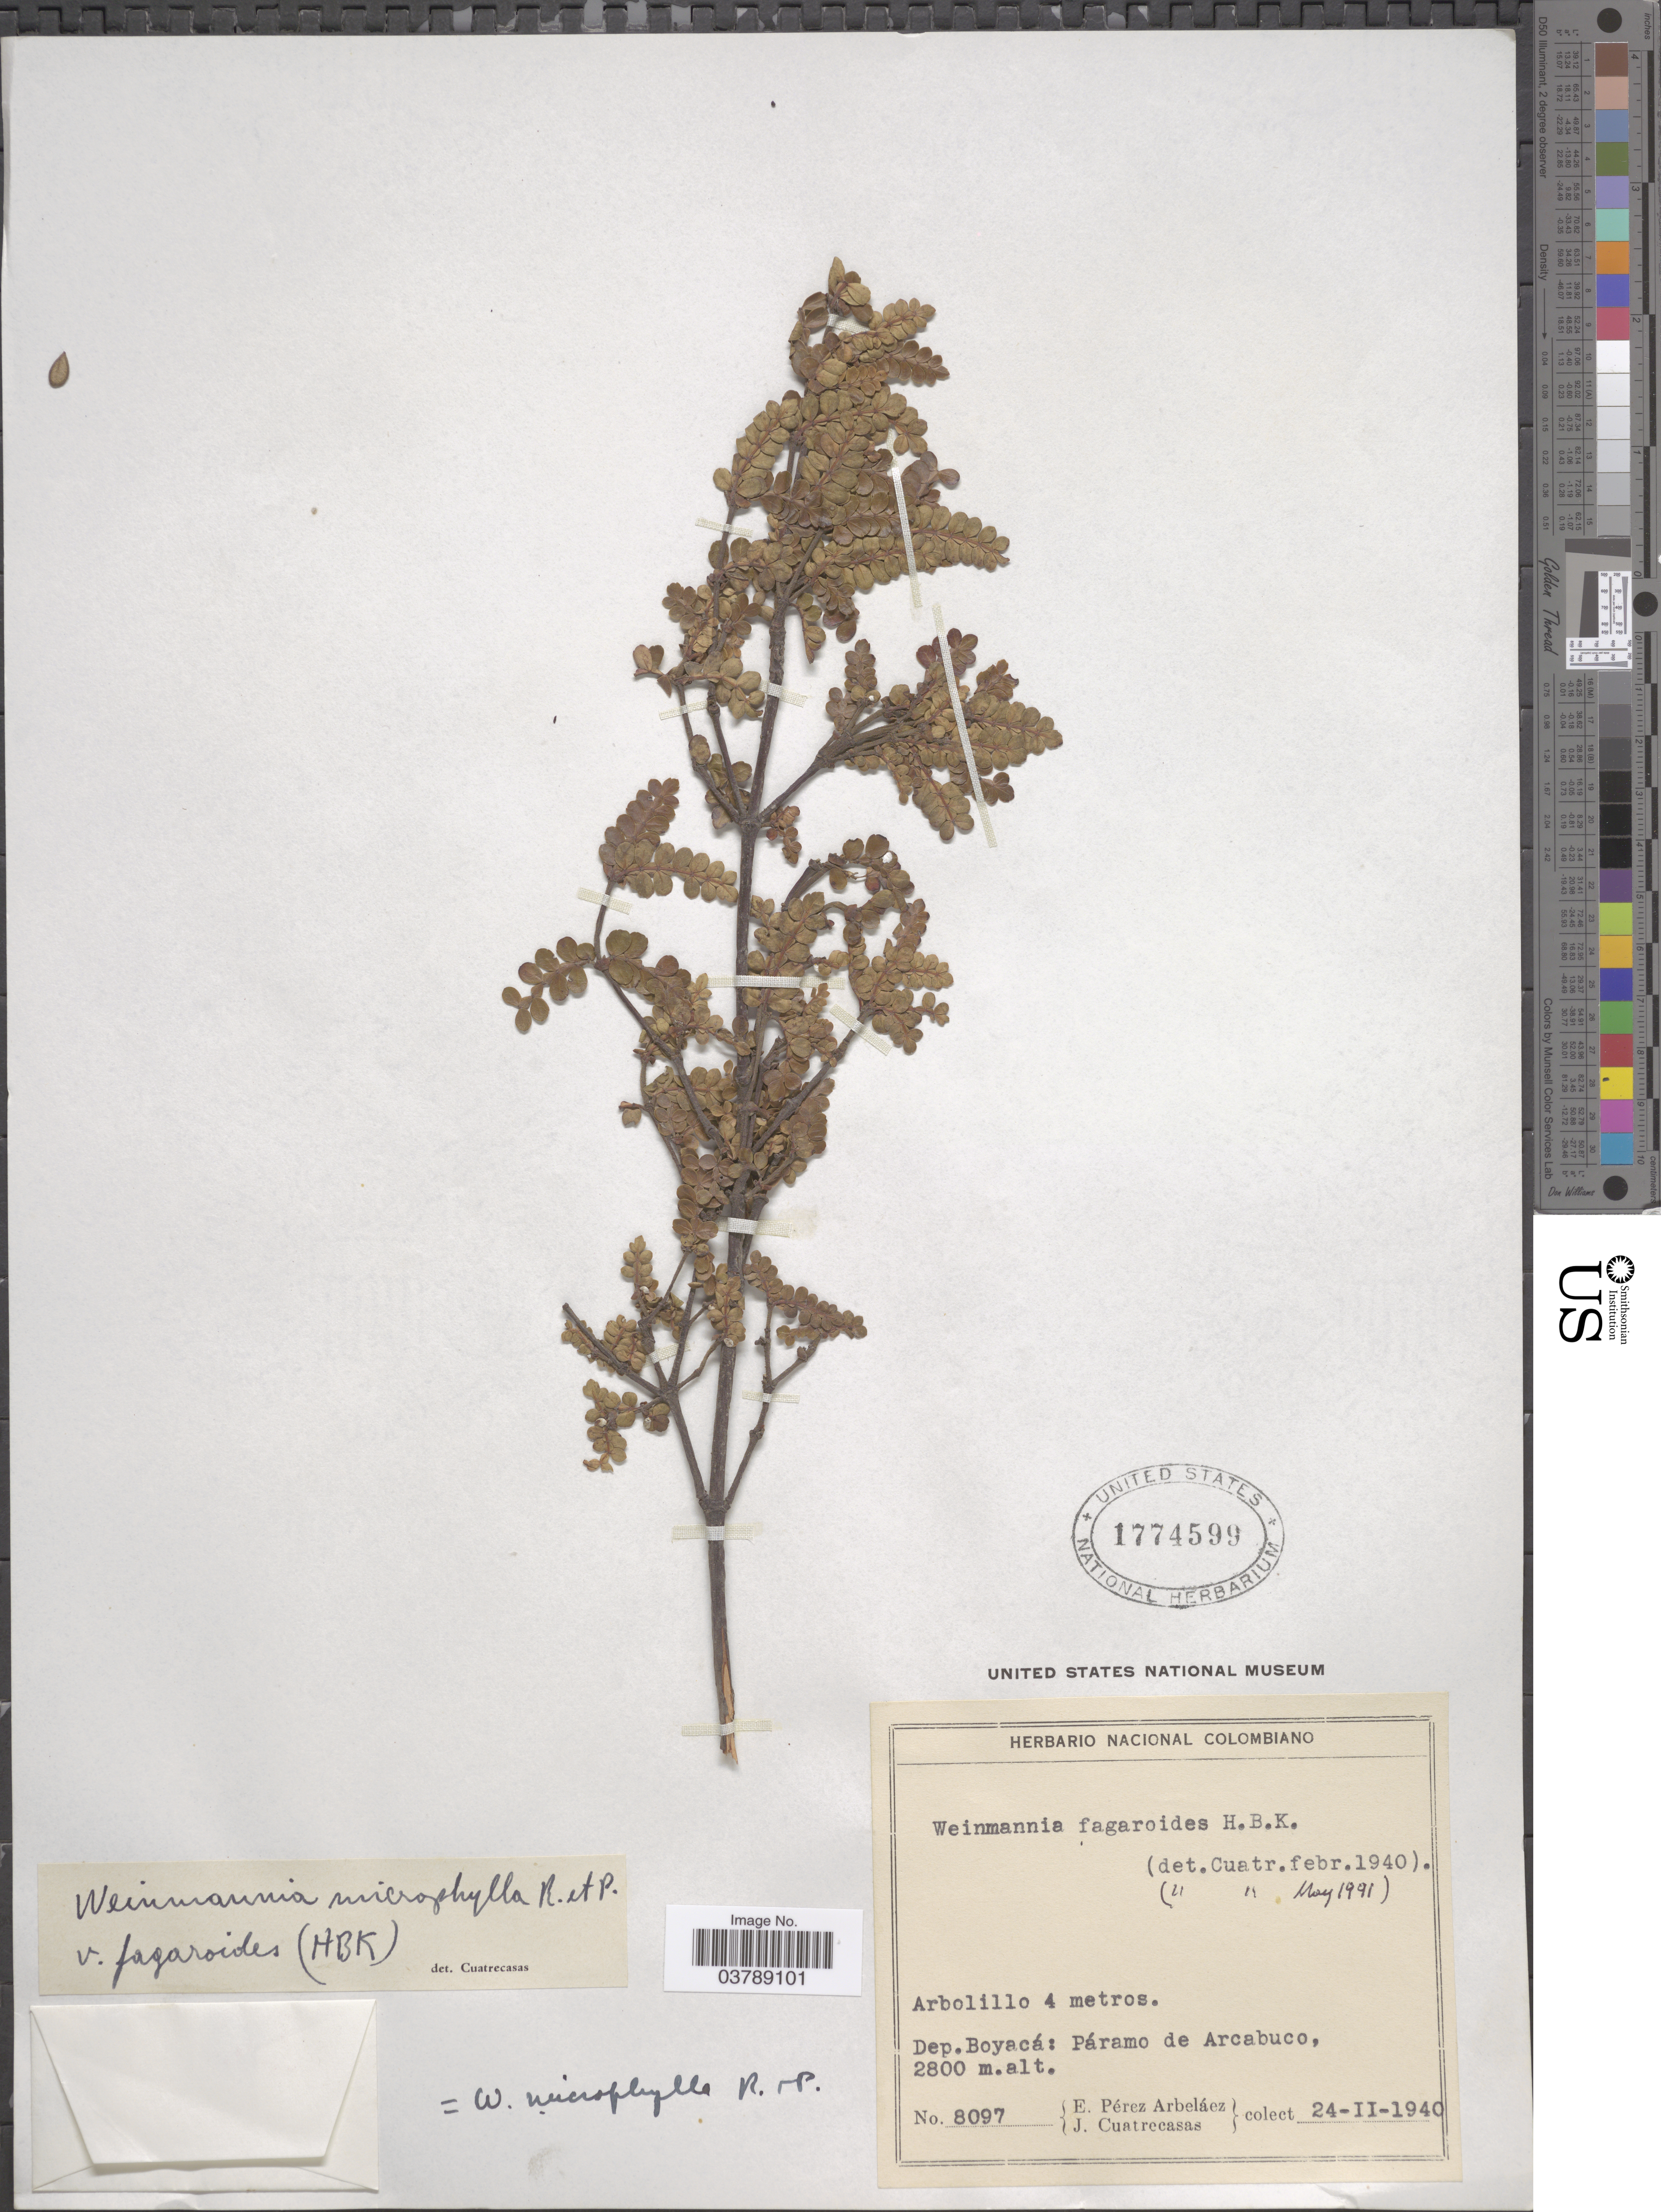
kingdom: Plantae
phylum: Tracheophyta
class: Magnoliopsida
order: Oxalidales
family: Cunoniaceae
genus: Weinmannia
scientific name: Weinmannia fagaroides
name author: Kunth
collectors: E. Pérez Arbeláez & J. Cuatrecasas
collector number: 8097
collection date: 1940-02-24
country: Colombia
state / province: Boyacá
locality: Dep. Boyacá: Páramo de Arcabuco.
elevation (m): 2800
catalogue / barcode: US 1774599